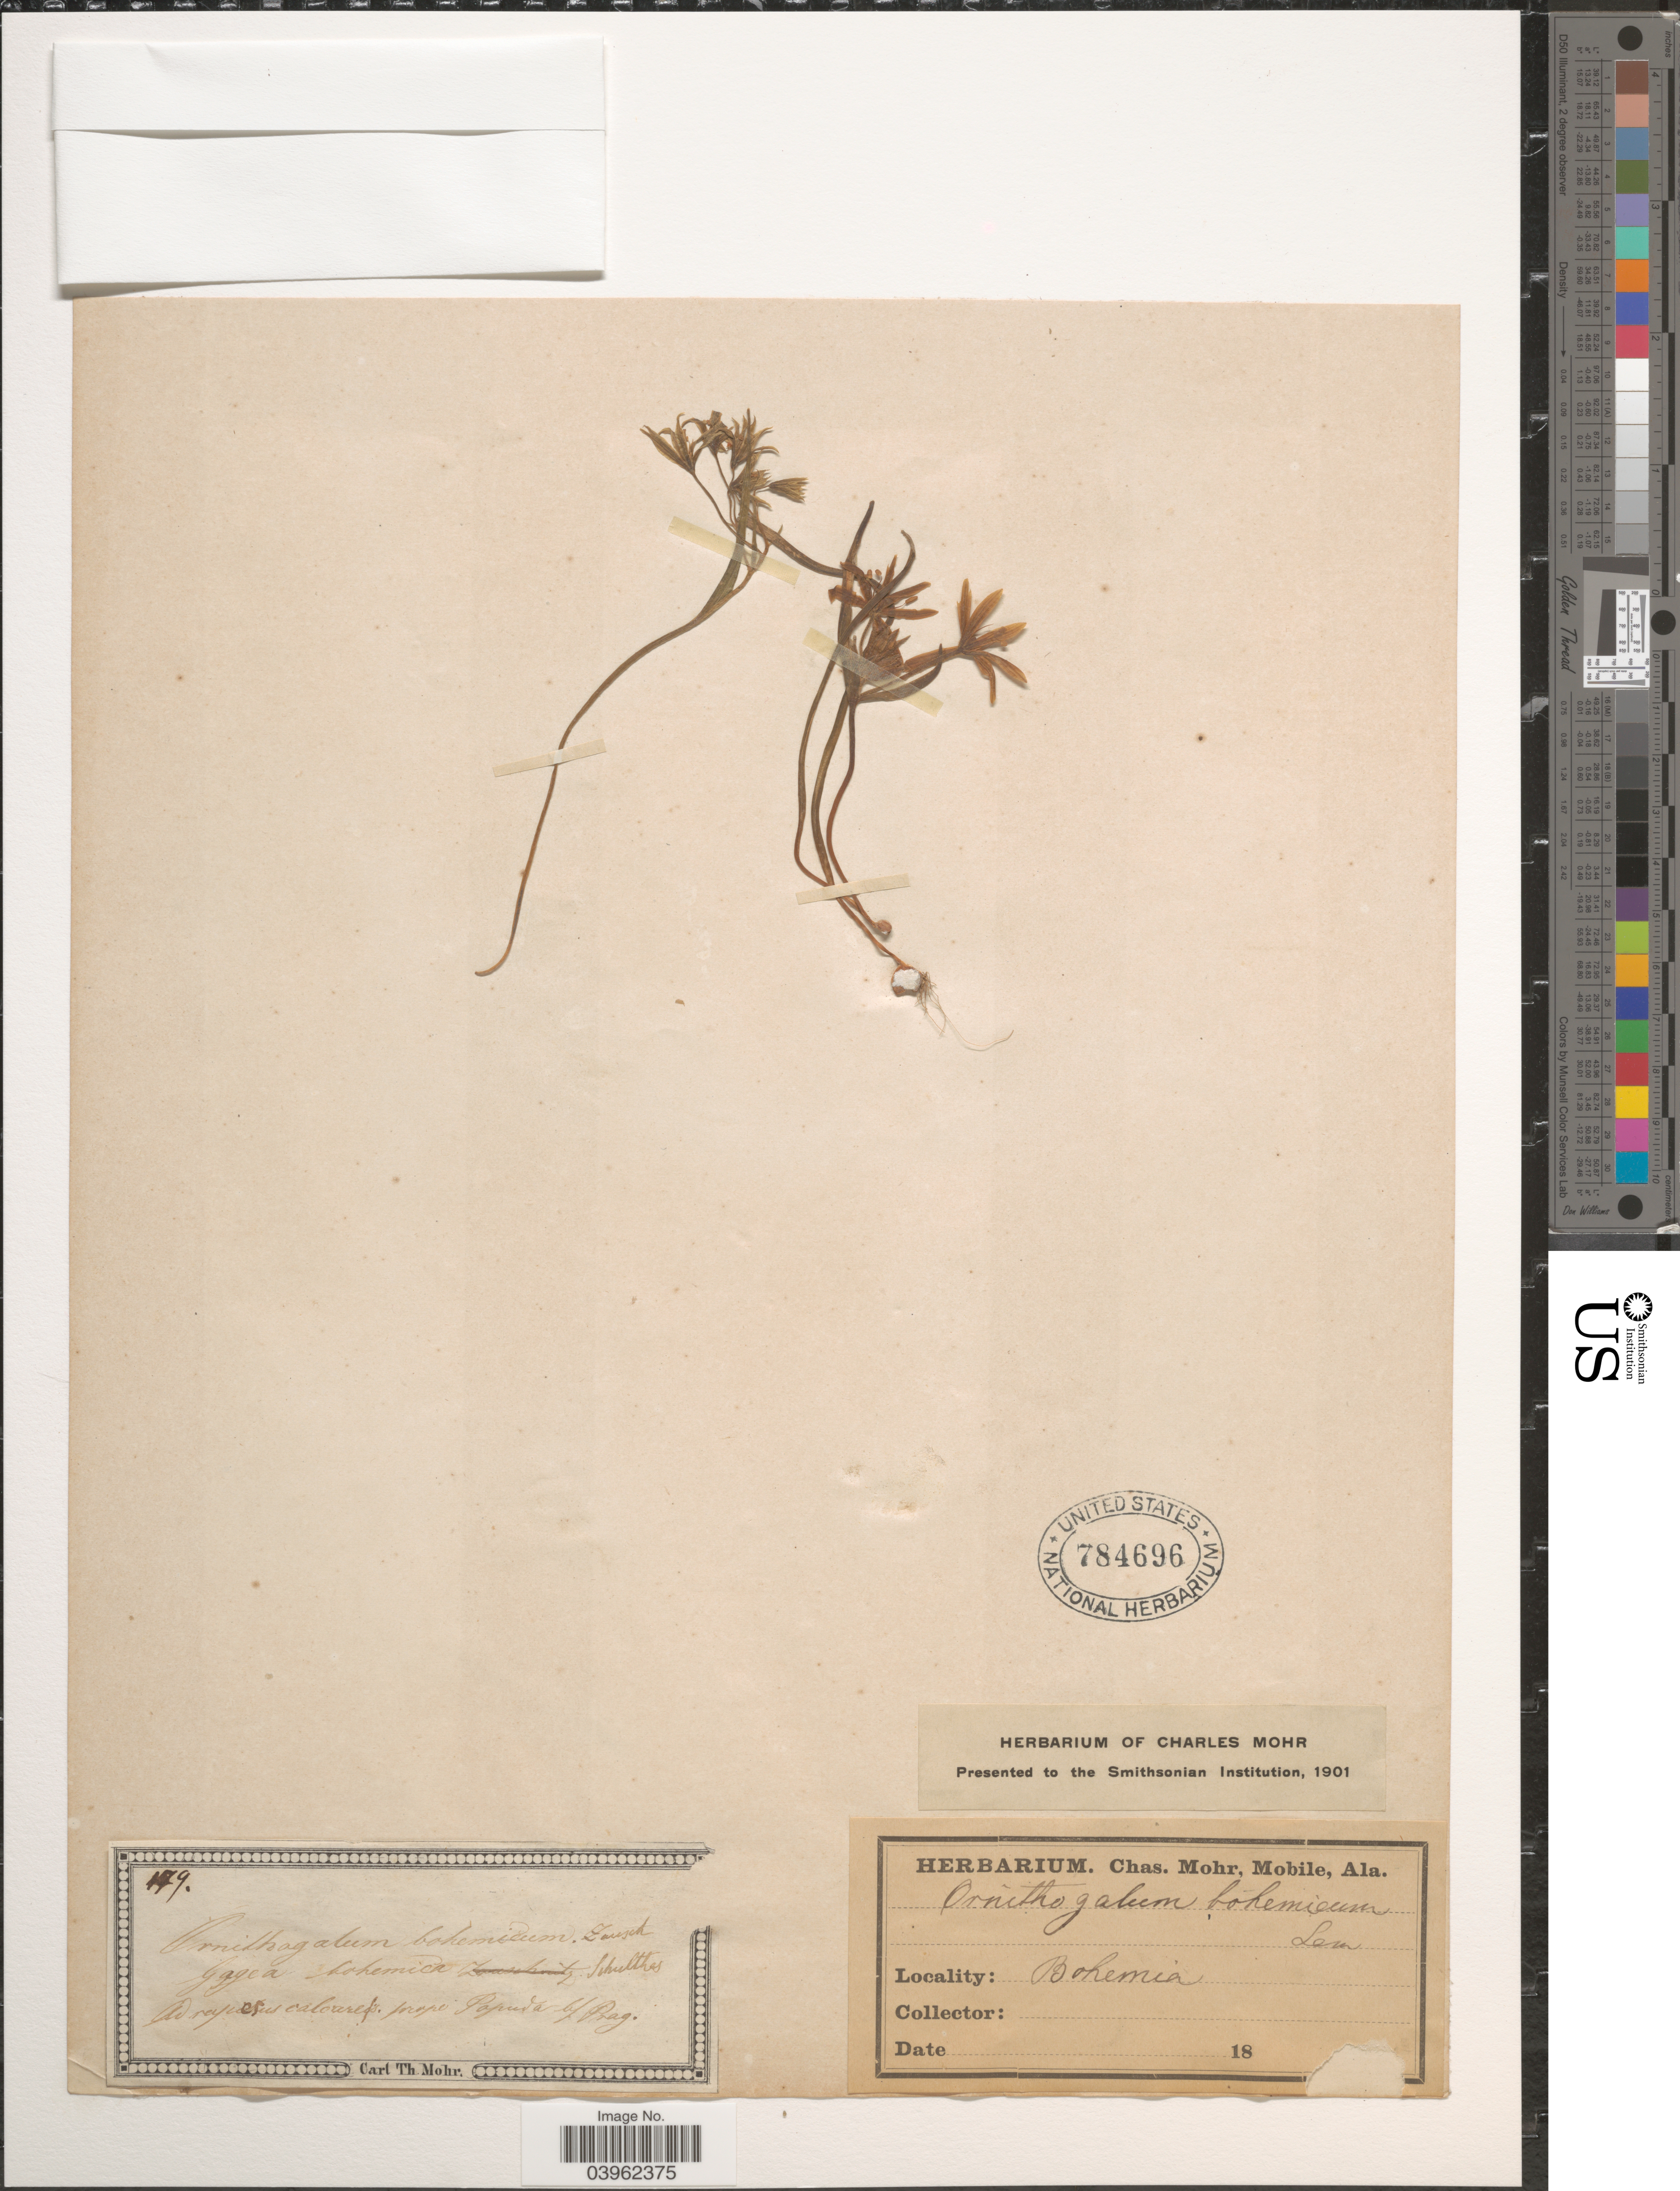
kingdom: Plantae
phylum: Tracheophyta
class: Liliopsida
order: Asparagales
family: Asparagaceae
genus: Ornithogalum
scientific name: Ornithogalum bohemicum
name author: Zauschn.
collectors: ex herb. Charles Mohr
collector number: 179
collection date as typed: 18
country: Czechia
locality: Gagea bohemica. Ad rapesus calcares prope Popuda b/Prag.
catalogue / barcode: US 784696